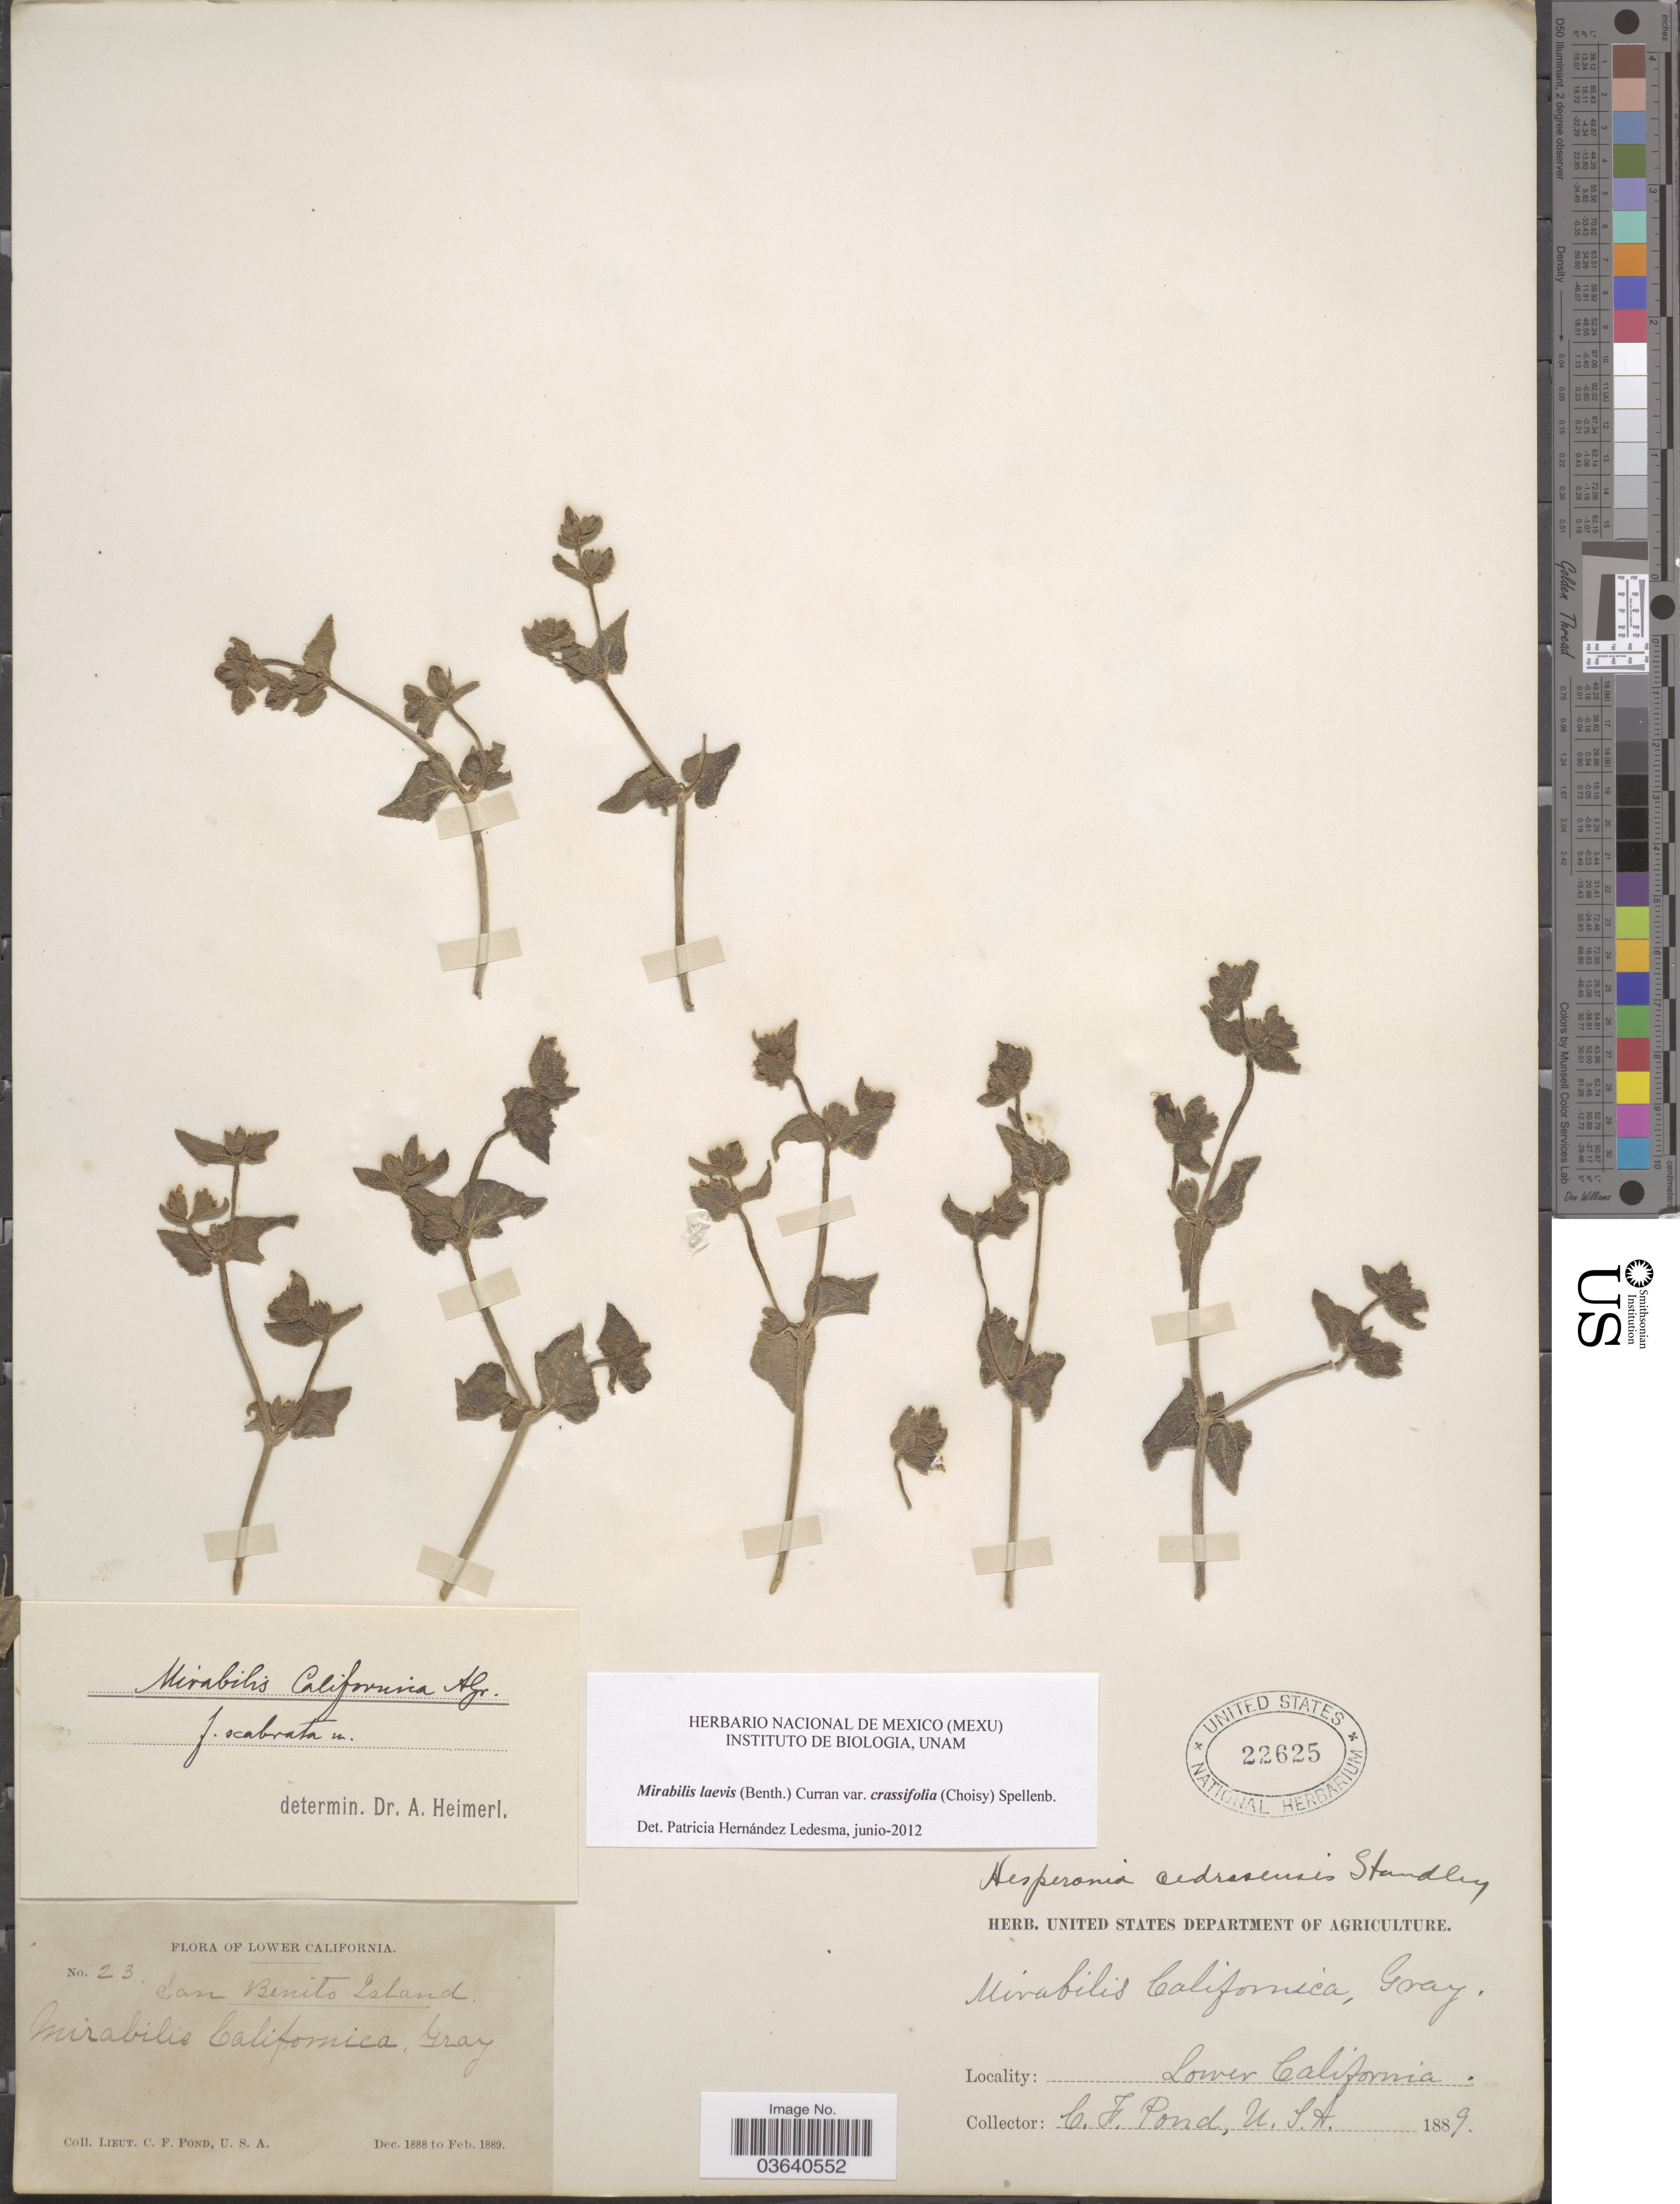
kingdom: Plantae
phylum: Tracheophyta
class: Magnoliopsida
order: Caryophyllales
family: Nyctaginaceae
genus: Mirabilis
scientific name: Mirabilis laevis var. crassifolia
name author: (Choisy) Spellenb.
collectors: C. Pond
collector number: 23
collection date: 1888-12/1889-02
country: Mexico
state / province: Baja California Norte / Baja California Sur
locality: Lower California.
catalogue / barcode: US 22625